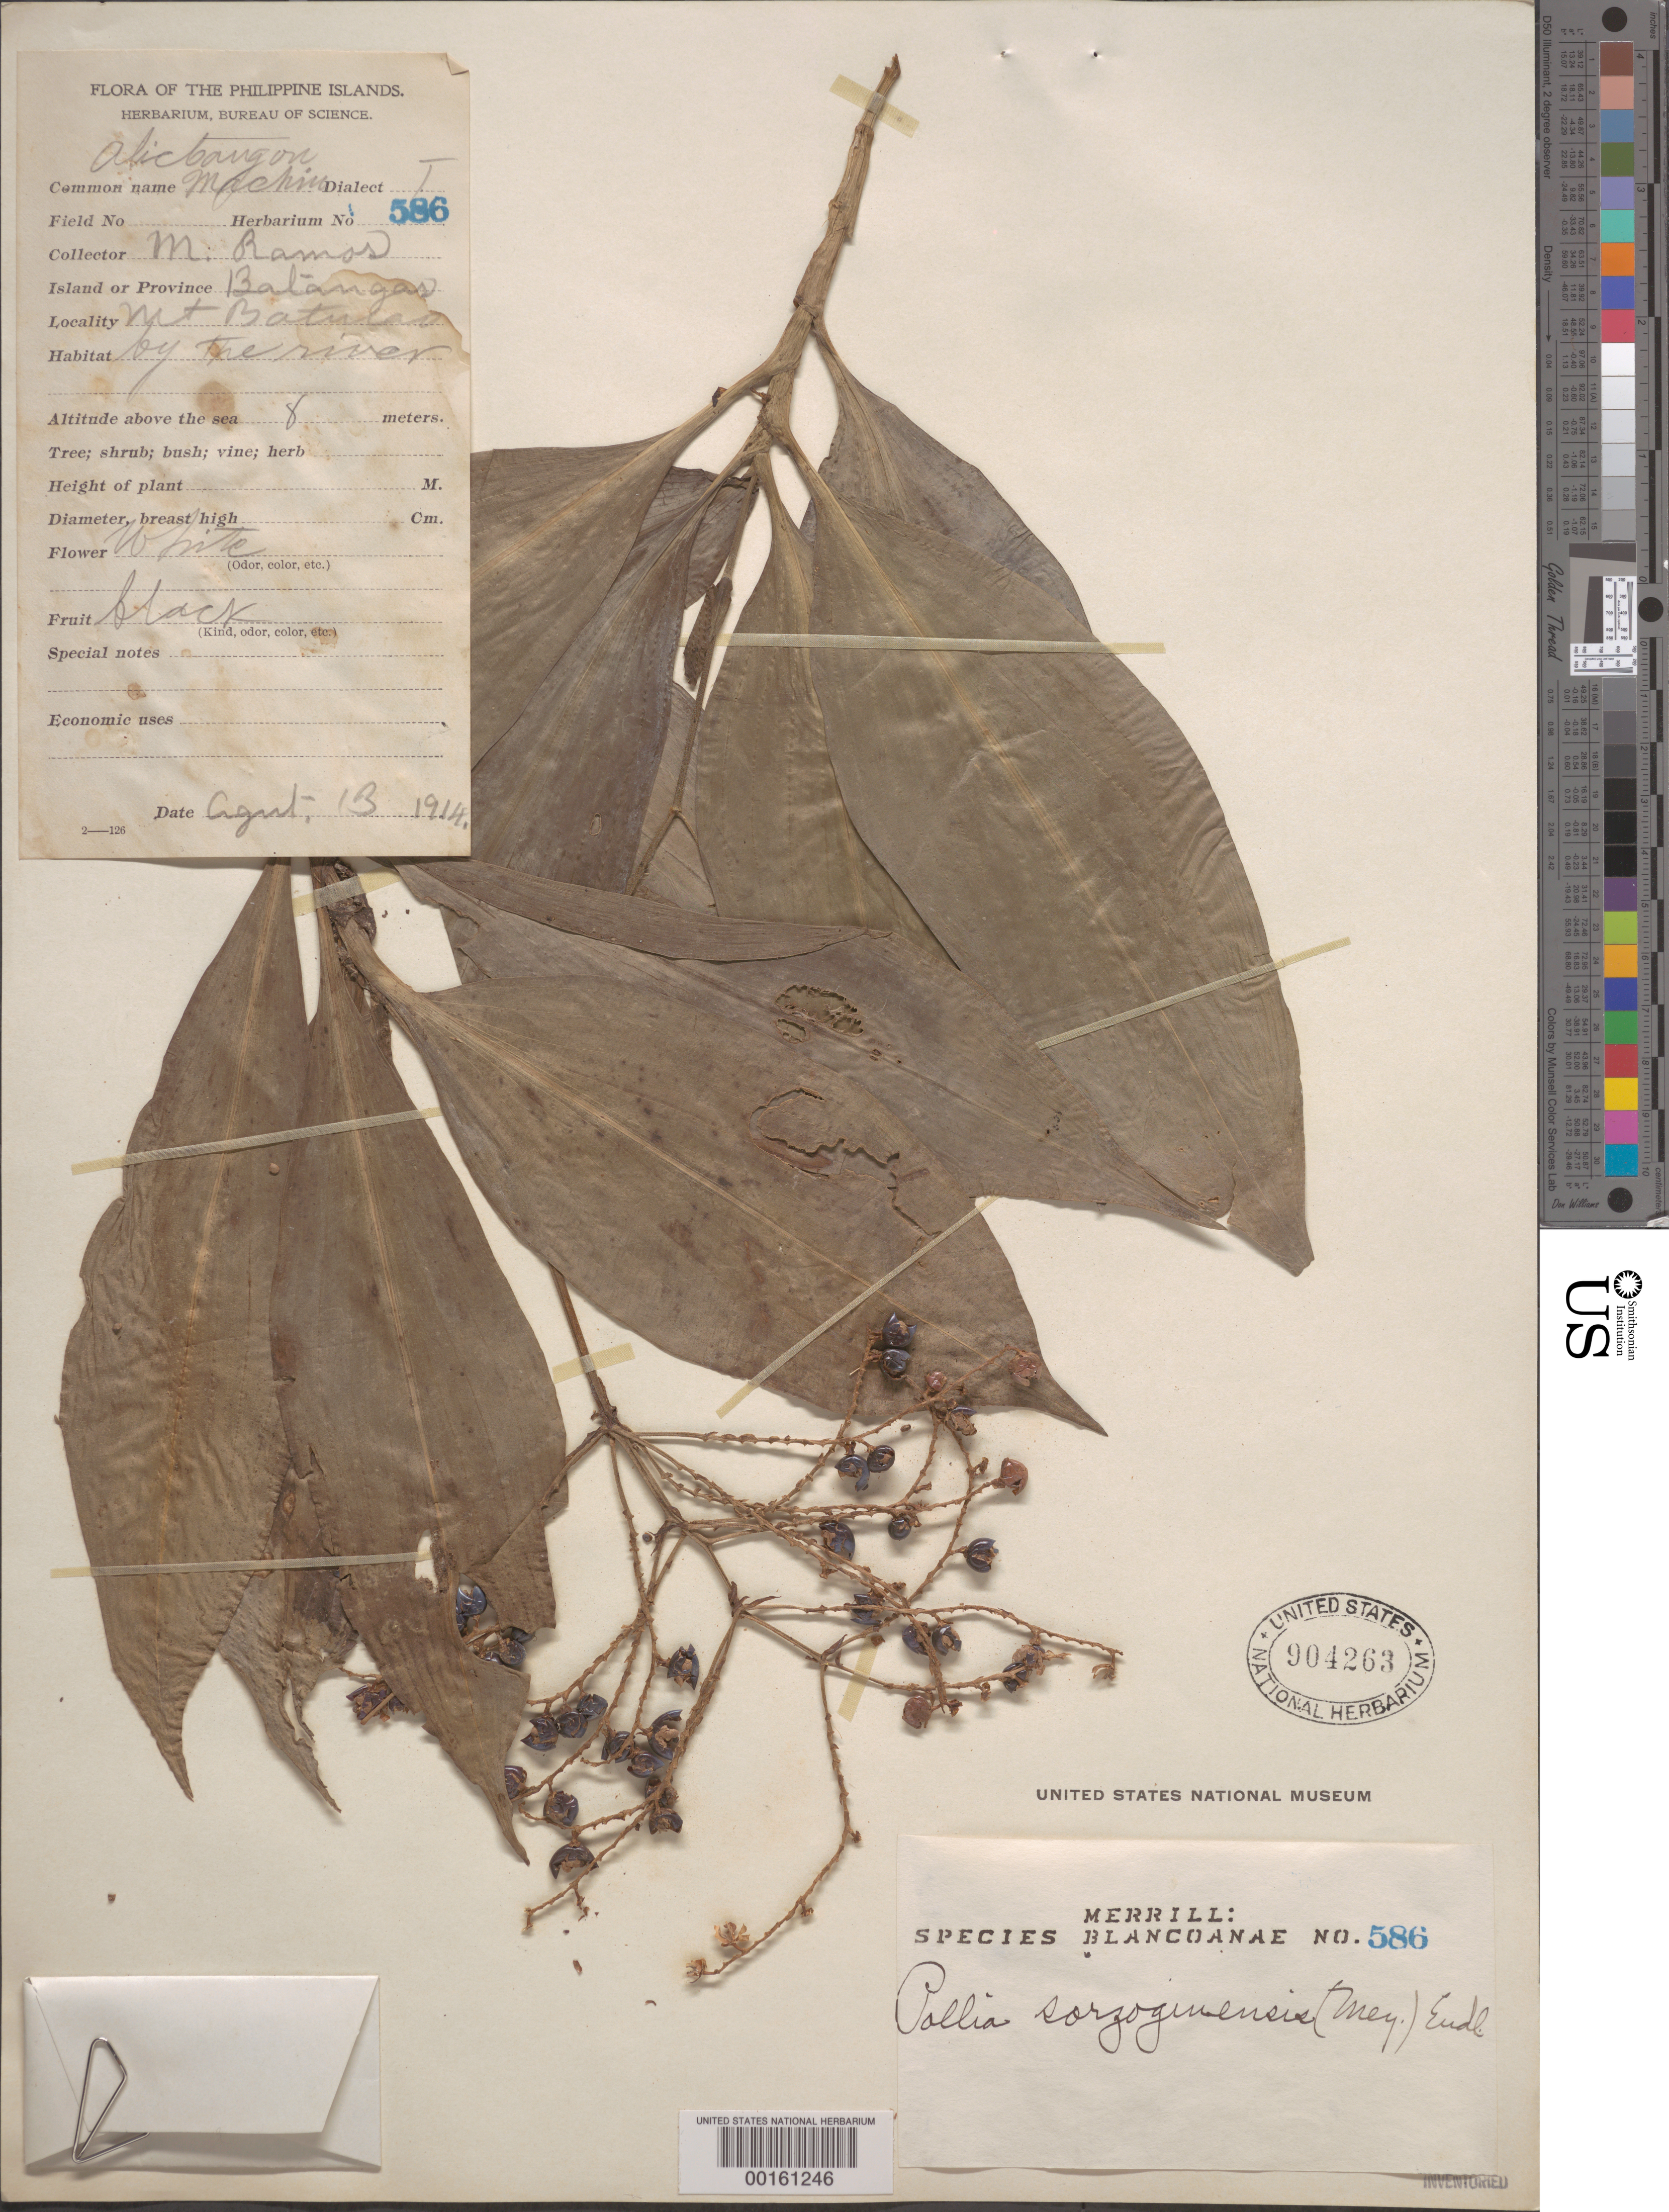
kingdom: Plantae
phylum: Tracheophyta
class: Liliopsida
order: Commelinales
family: Commelinaceae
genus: Pollia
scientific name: Pollia macrophylla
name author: (R. Br.) Benth.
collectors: M. Ramos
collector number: Sp. Blancoan. 0586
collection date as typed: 13 Aug 1914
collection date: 1914-08-13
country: Philippines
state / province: Calabarzon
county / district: Batangas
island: Luzon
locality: Mt batulao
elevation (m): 8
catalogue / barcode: US 904263